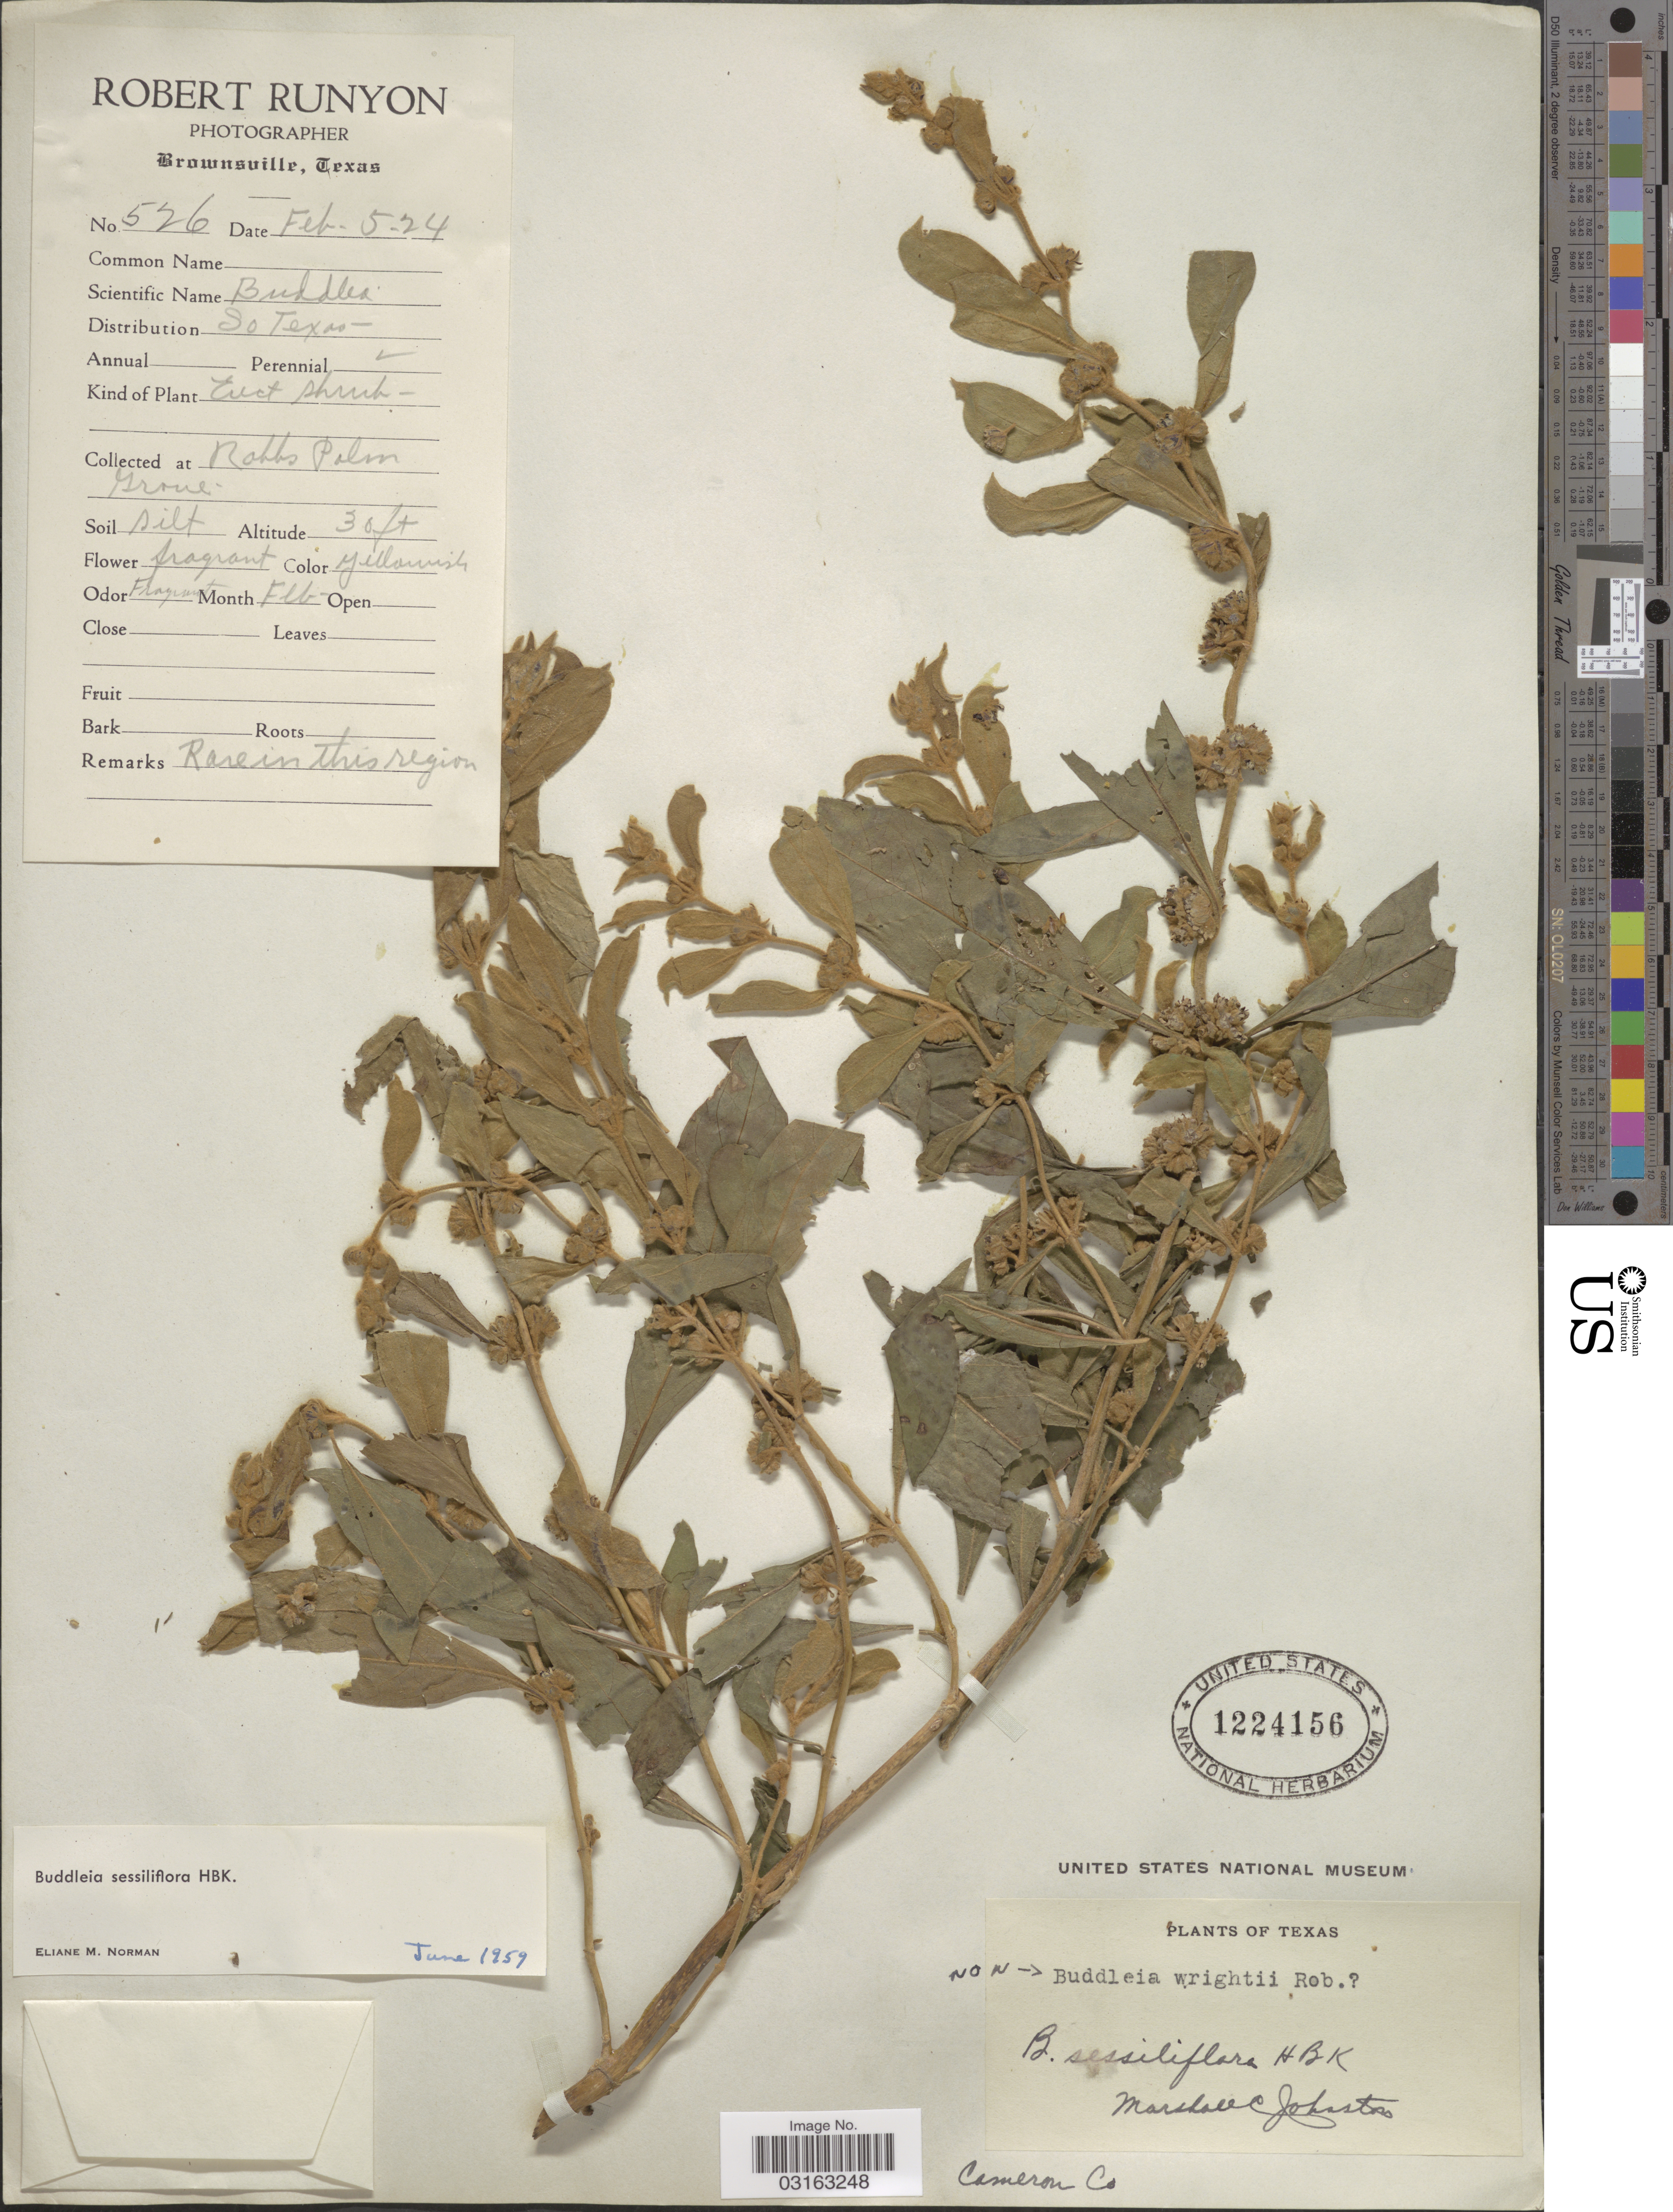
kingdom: Plantae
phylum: Tracheophyta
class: Magnoliopsida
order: Lamiales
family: Scrophulariaceae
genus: Buddleja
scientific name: Buddleja sessiliflora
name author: Kunth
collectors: R. Runyon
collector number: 526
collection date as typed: Transcribed d/m/y: 5/2/24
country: United States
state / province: Texas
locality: Robbs Palm Grove. Cameron Co.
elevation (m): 9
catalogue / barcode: US 1224156